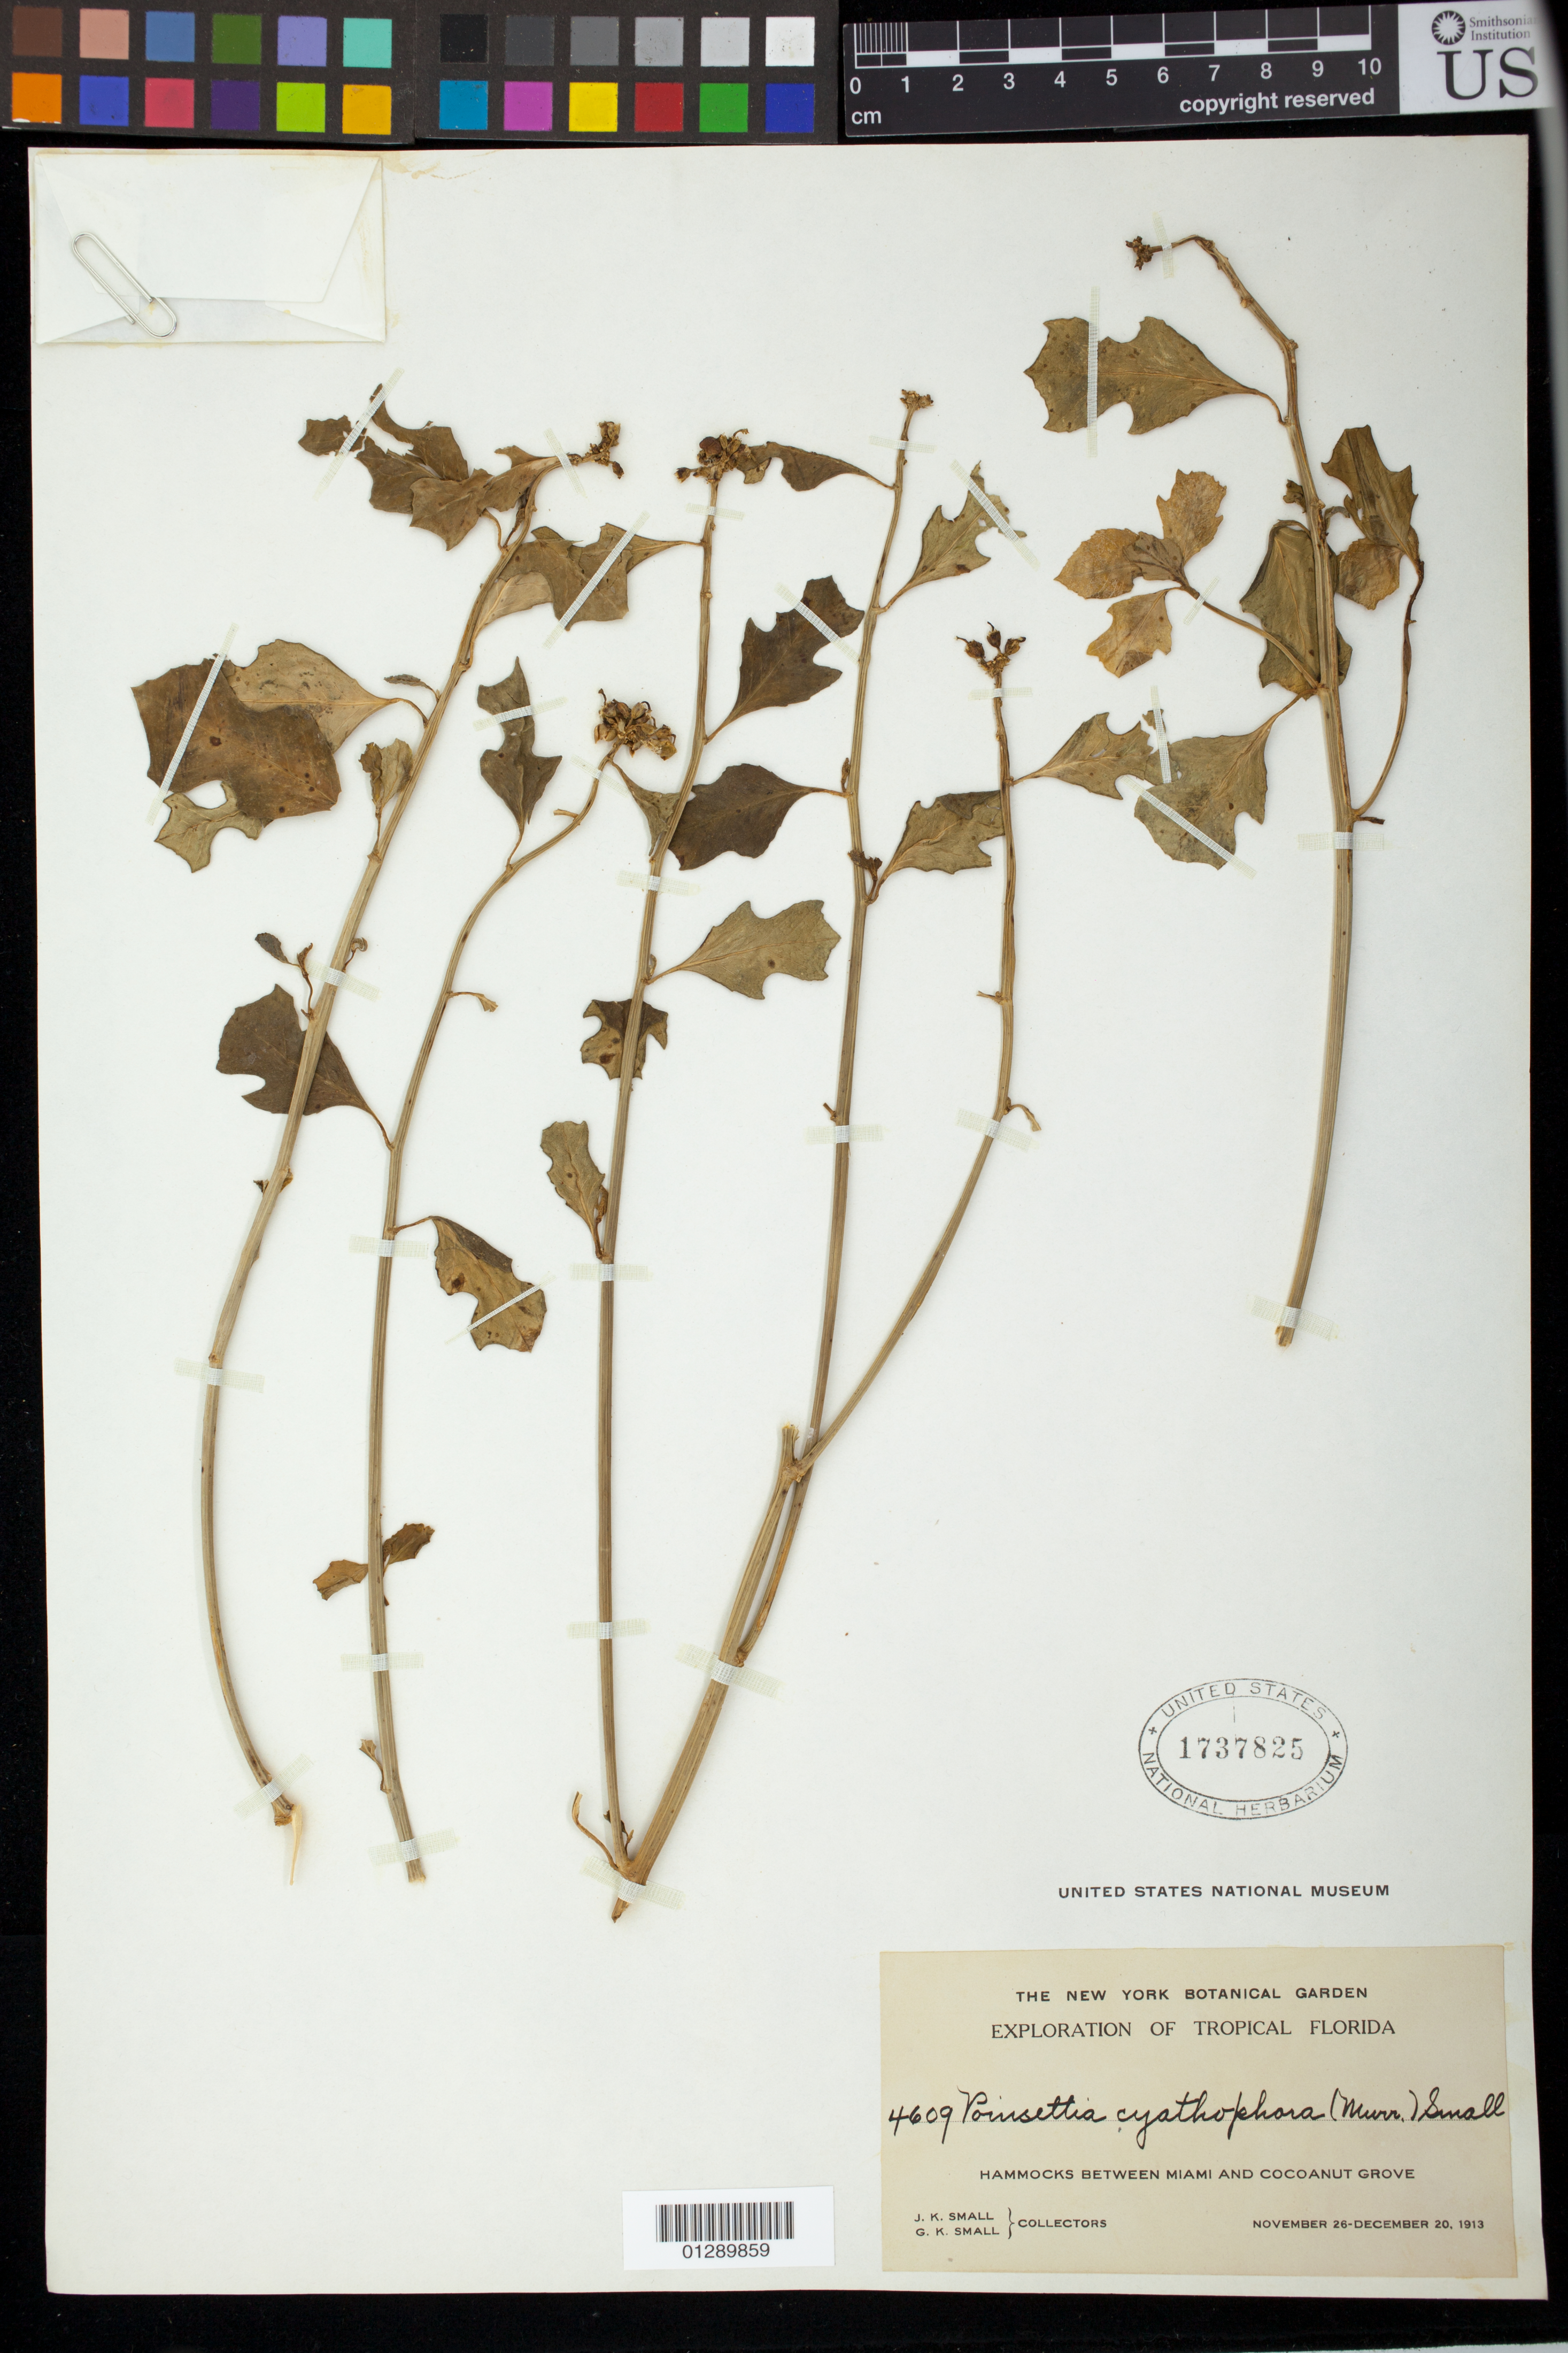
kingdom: Plantae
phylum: Tracheophyta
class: Magnoliopsida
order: Malpighiales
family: Euphorbiaceae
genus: Euphorbia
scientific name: Euphorbia heterophylla var. cyathophora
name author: (Murr.) Griseb.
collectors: J. K. Small & G. K. Small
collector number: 4609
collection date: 1913-11-26/1913-12-20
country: United States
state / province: Florida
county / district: Miami-Dade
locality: Hammocks between Miami and Cocoanut Grove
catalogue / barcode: US 1737825